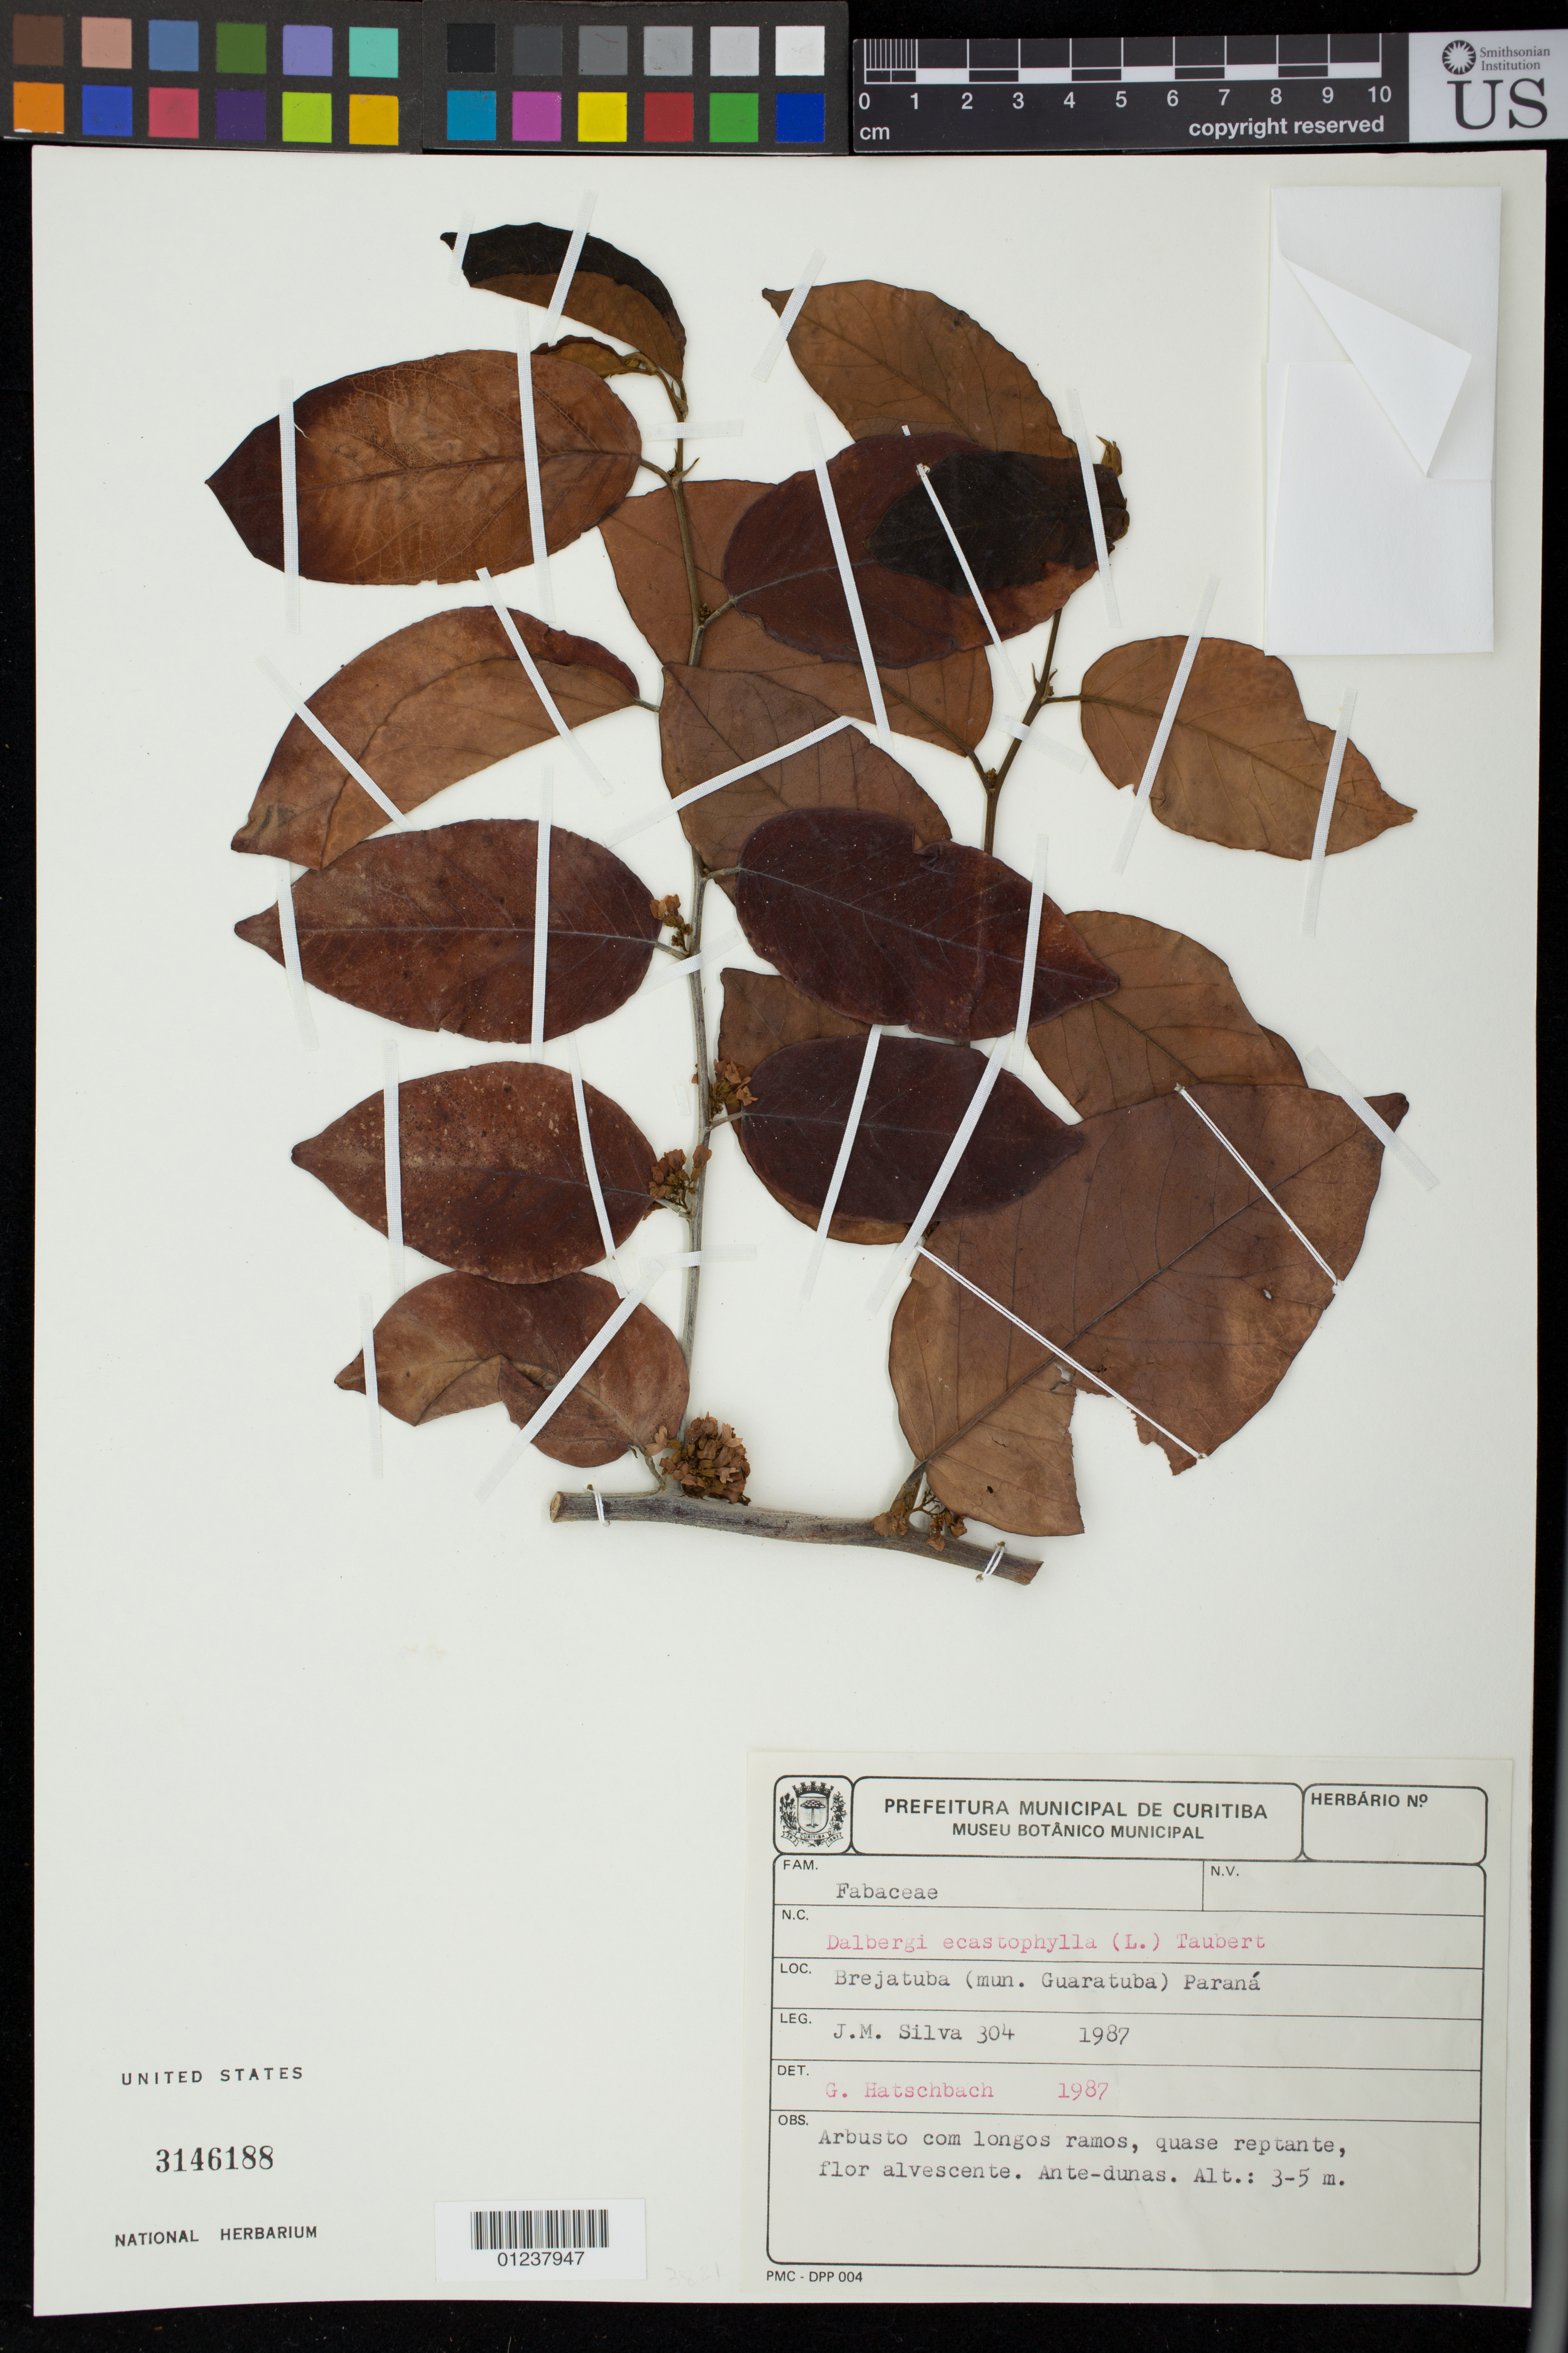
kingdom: Plantae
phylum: Tracheophyta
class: Magnoliopsida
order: Fabales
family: Fabaceae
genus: Dalbergia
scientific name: Dalbergia ecastaphyllum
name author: (L.) Taub.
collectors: J. Moraes Da Silva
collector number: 304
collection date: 1987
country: Brazil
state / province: Parana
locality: Brejatuba (mun. Guaratuba)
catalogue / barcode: US 3146188